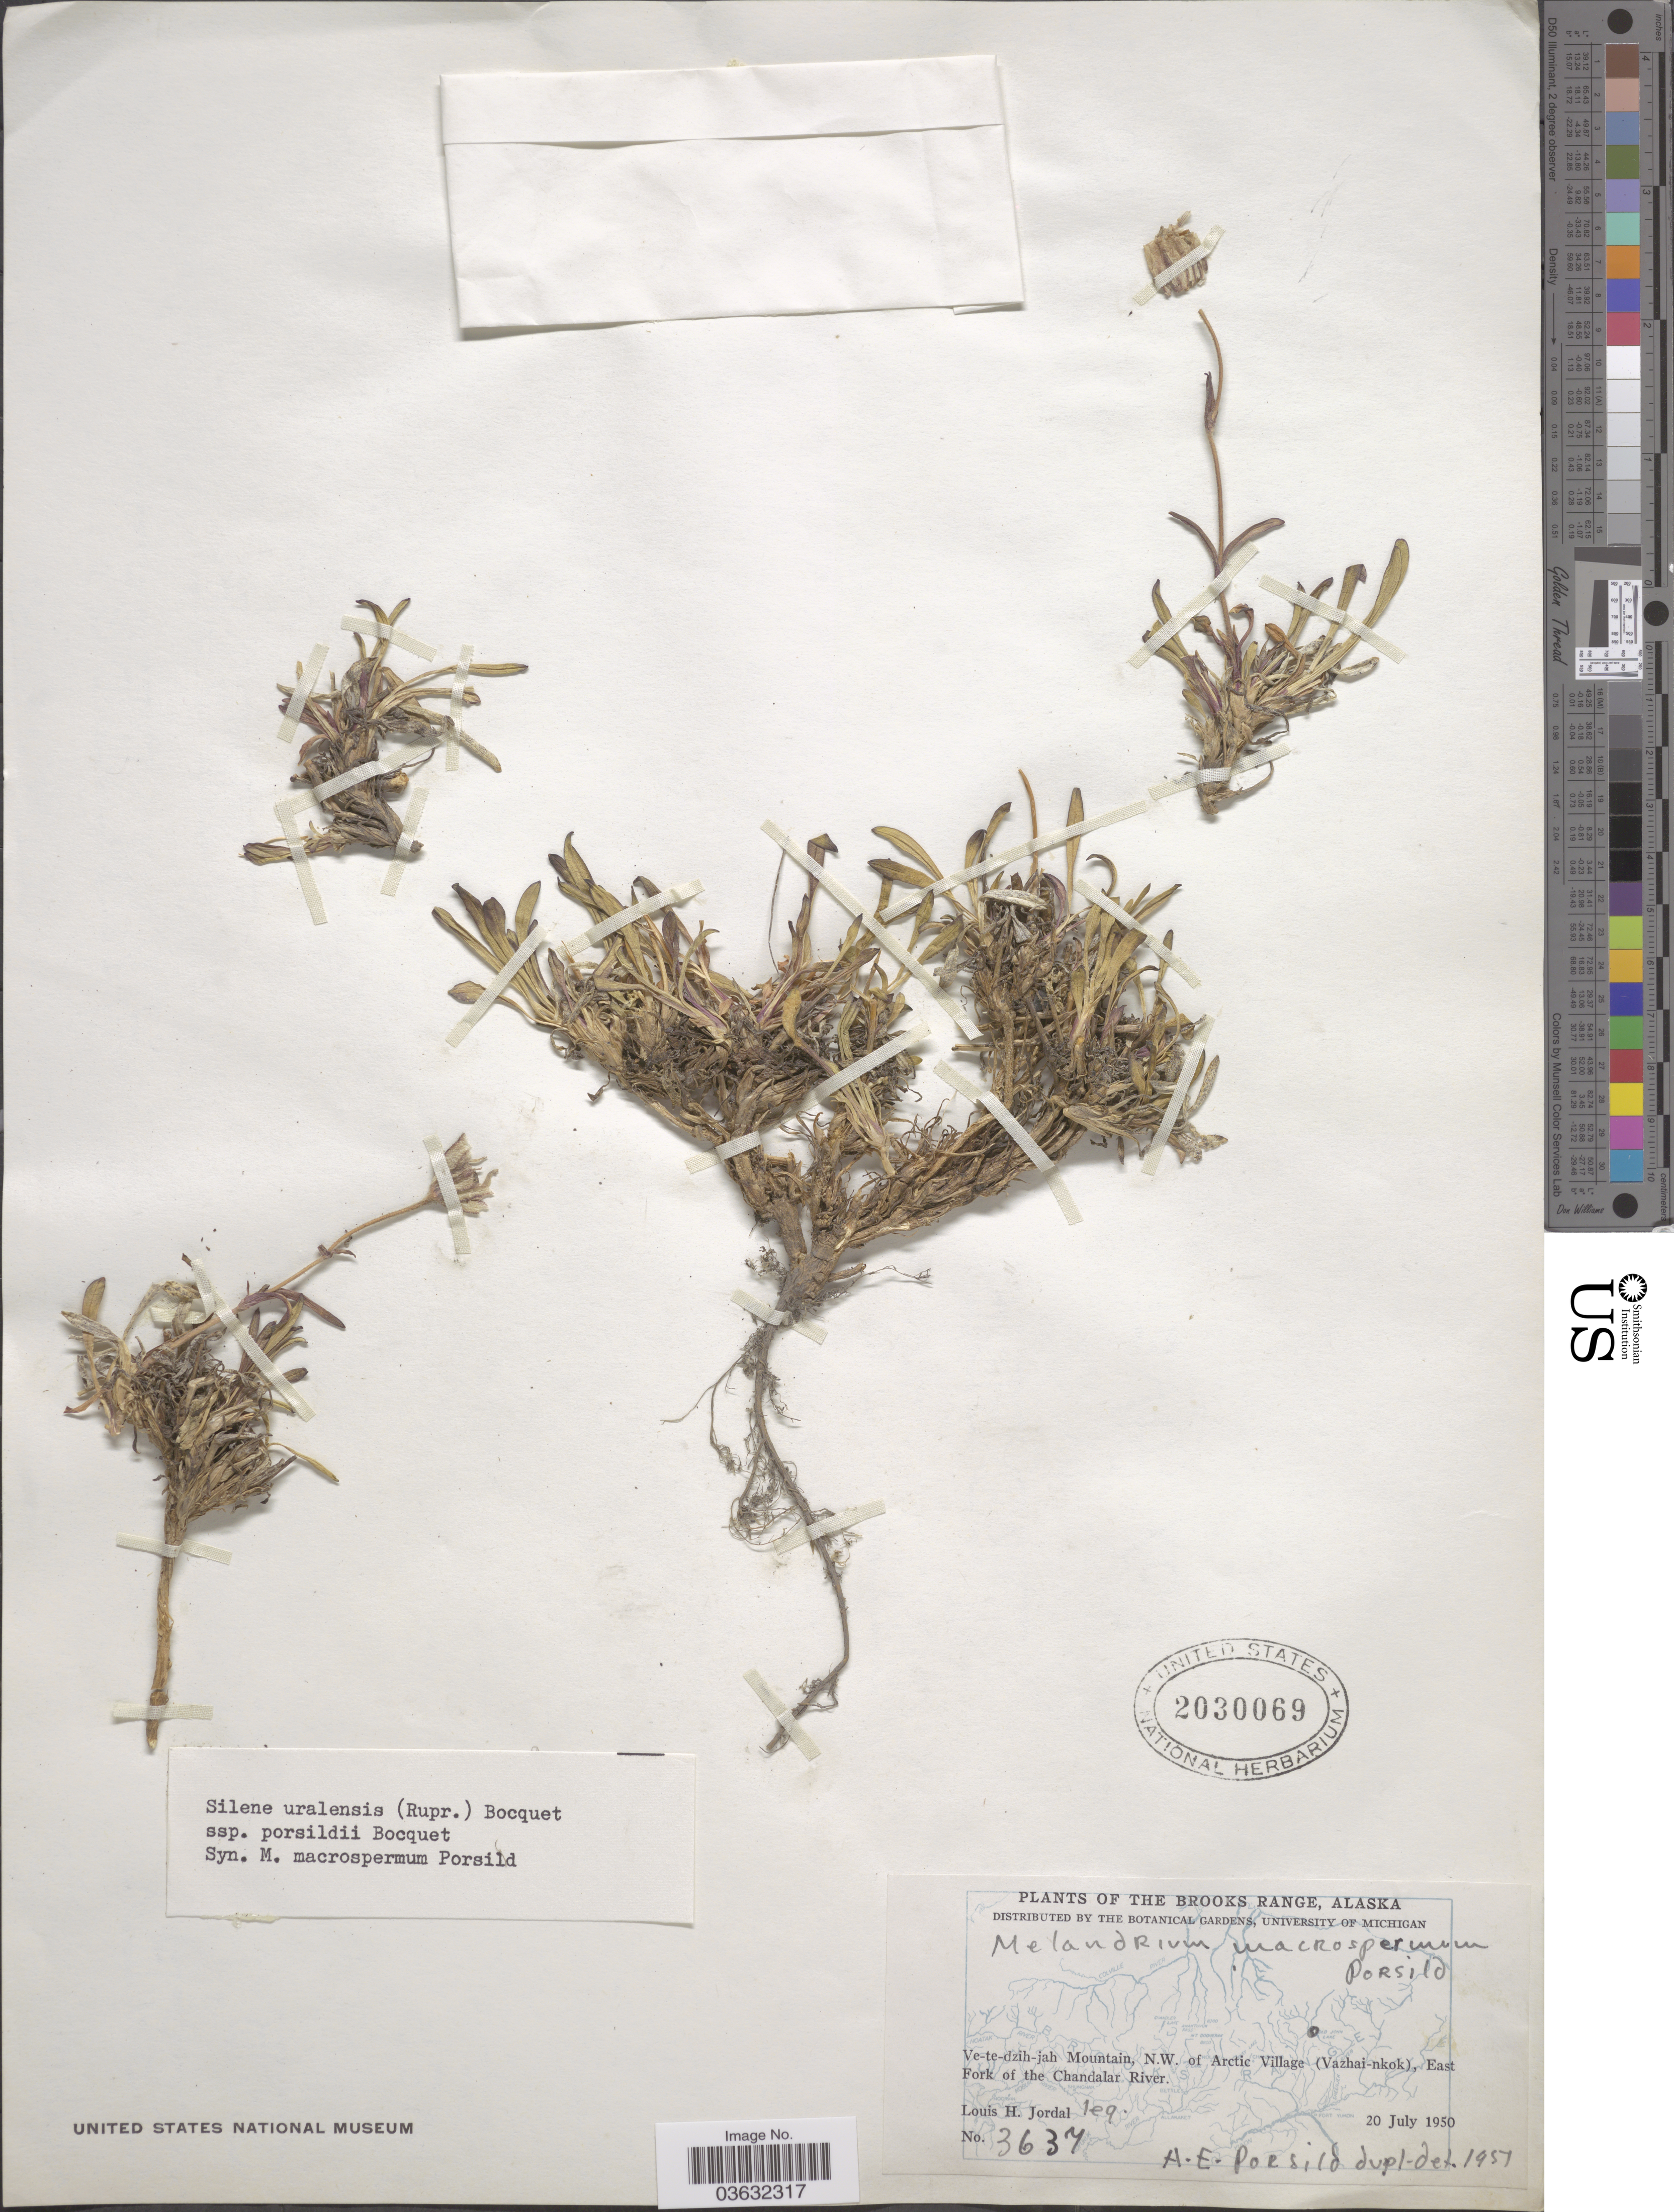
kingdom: Plantae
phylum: Tracheophyta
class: Magnoliopsida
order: Caryophyllales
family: Caryophyllaceae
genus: Silene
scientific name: Silene uralensis subsp. porsildii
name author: Bocquet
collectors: L. Jordal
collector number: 3637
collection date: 1950-07-20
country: United States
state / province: Alaska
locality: The Brooks Range. Ve-te-dzih-jah Mountain, N.W. of Arctic Village (Vazhai-nkok), East Fork of the Chandalar River.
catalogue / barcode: US 2030069